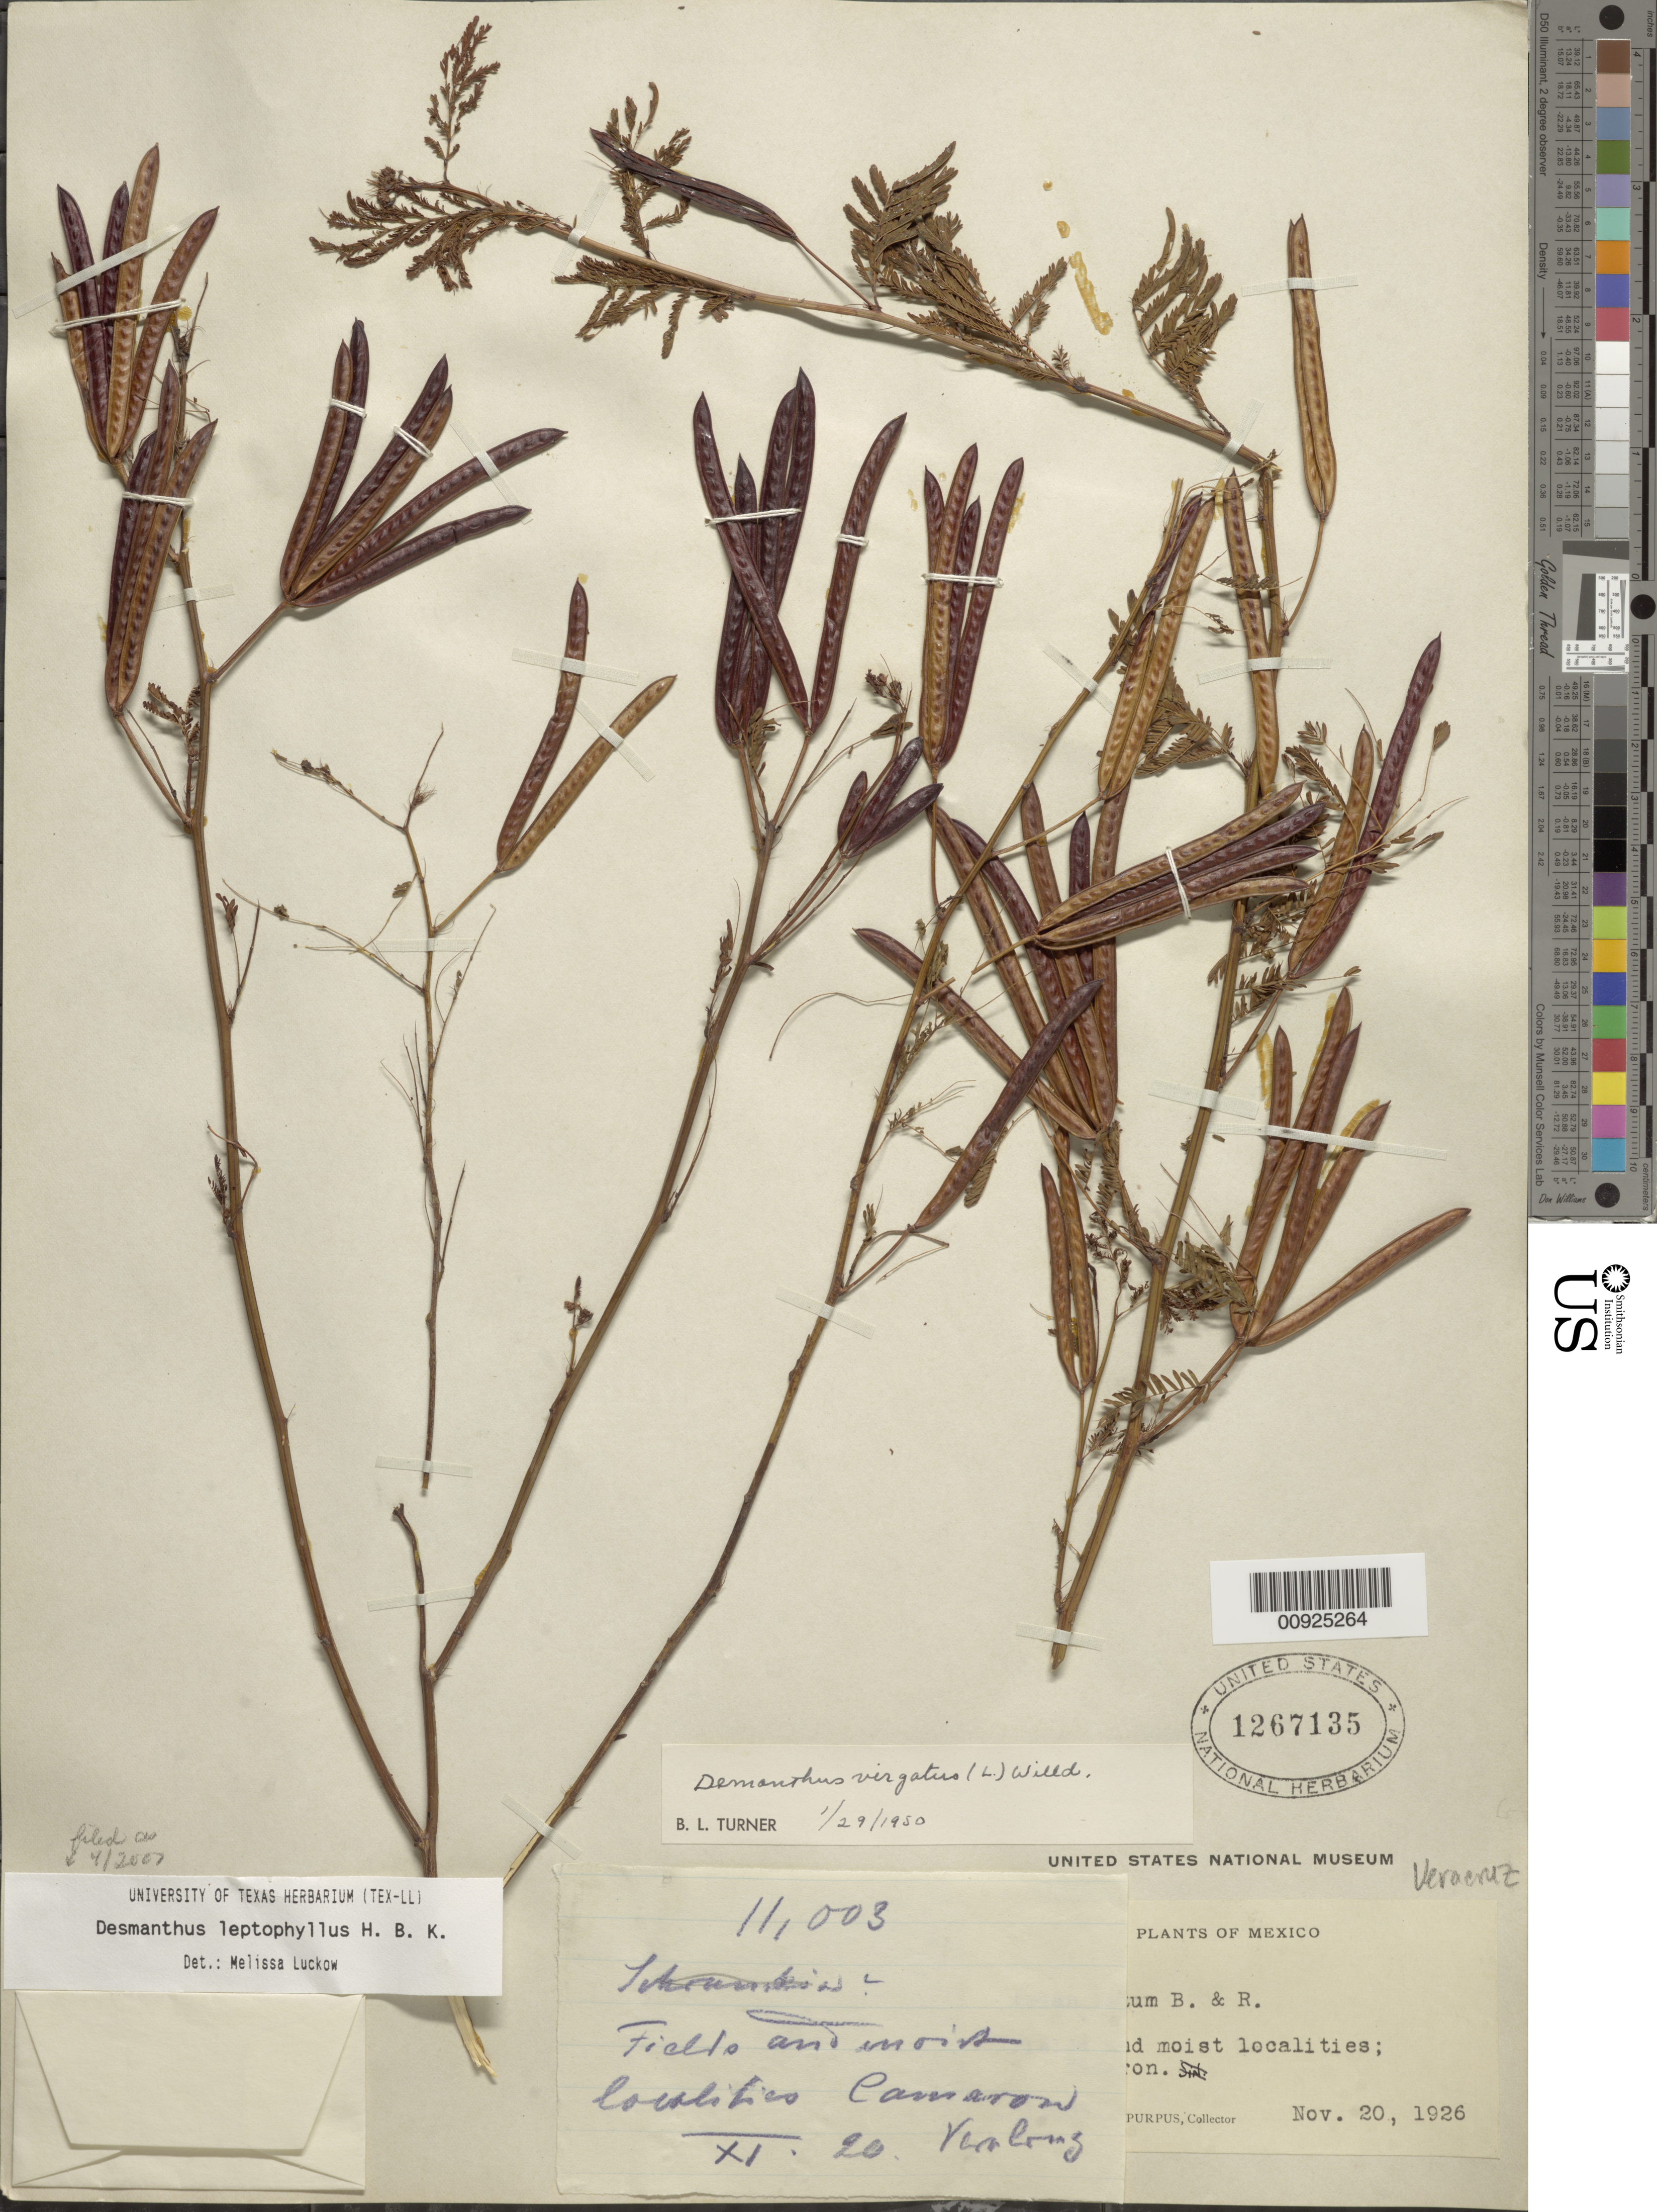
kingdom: Plantae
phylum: Tracheophyta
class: Magnoliopsida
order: Fabales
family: Fabaceae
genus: Desmanthus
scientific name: Desmanthus leptophyllus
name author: Kunth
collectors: C. A. Purpus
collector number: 11003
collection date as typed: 20 Nov 1926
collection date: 1926-11-20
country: Mexico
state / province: Veracruz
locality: Camarón, Veracruz.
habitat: Fields and moist localities.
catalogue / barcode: US 1267135